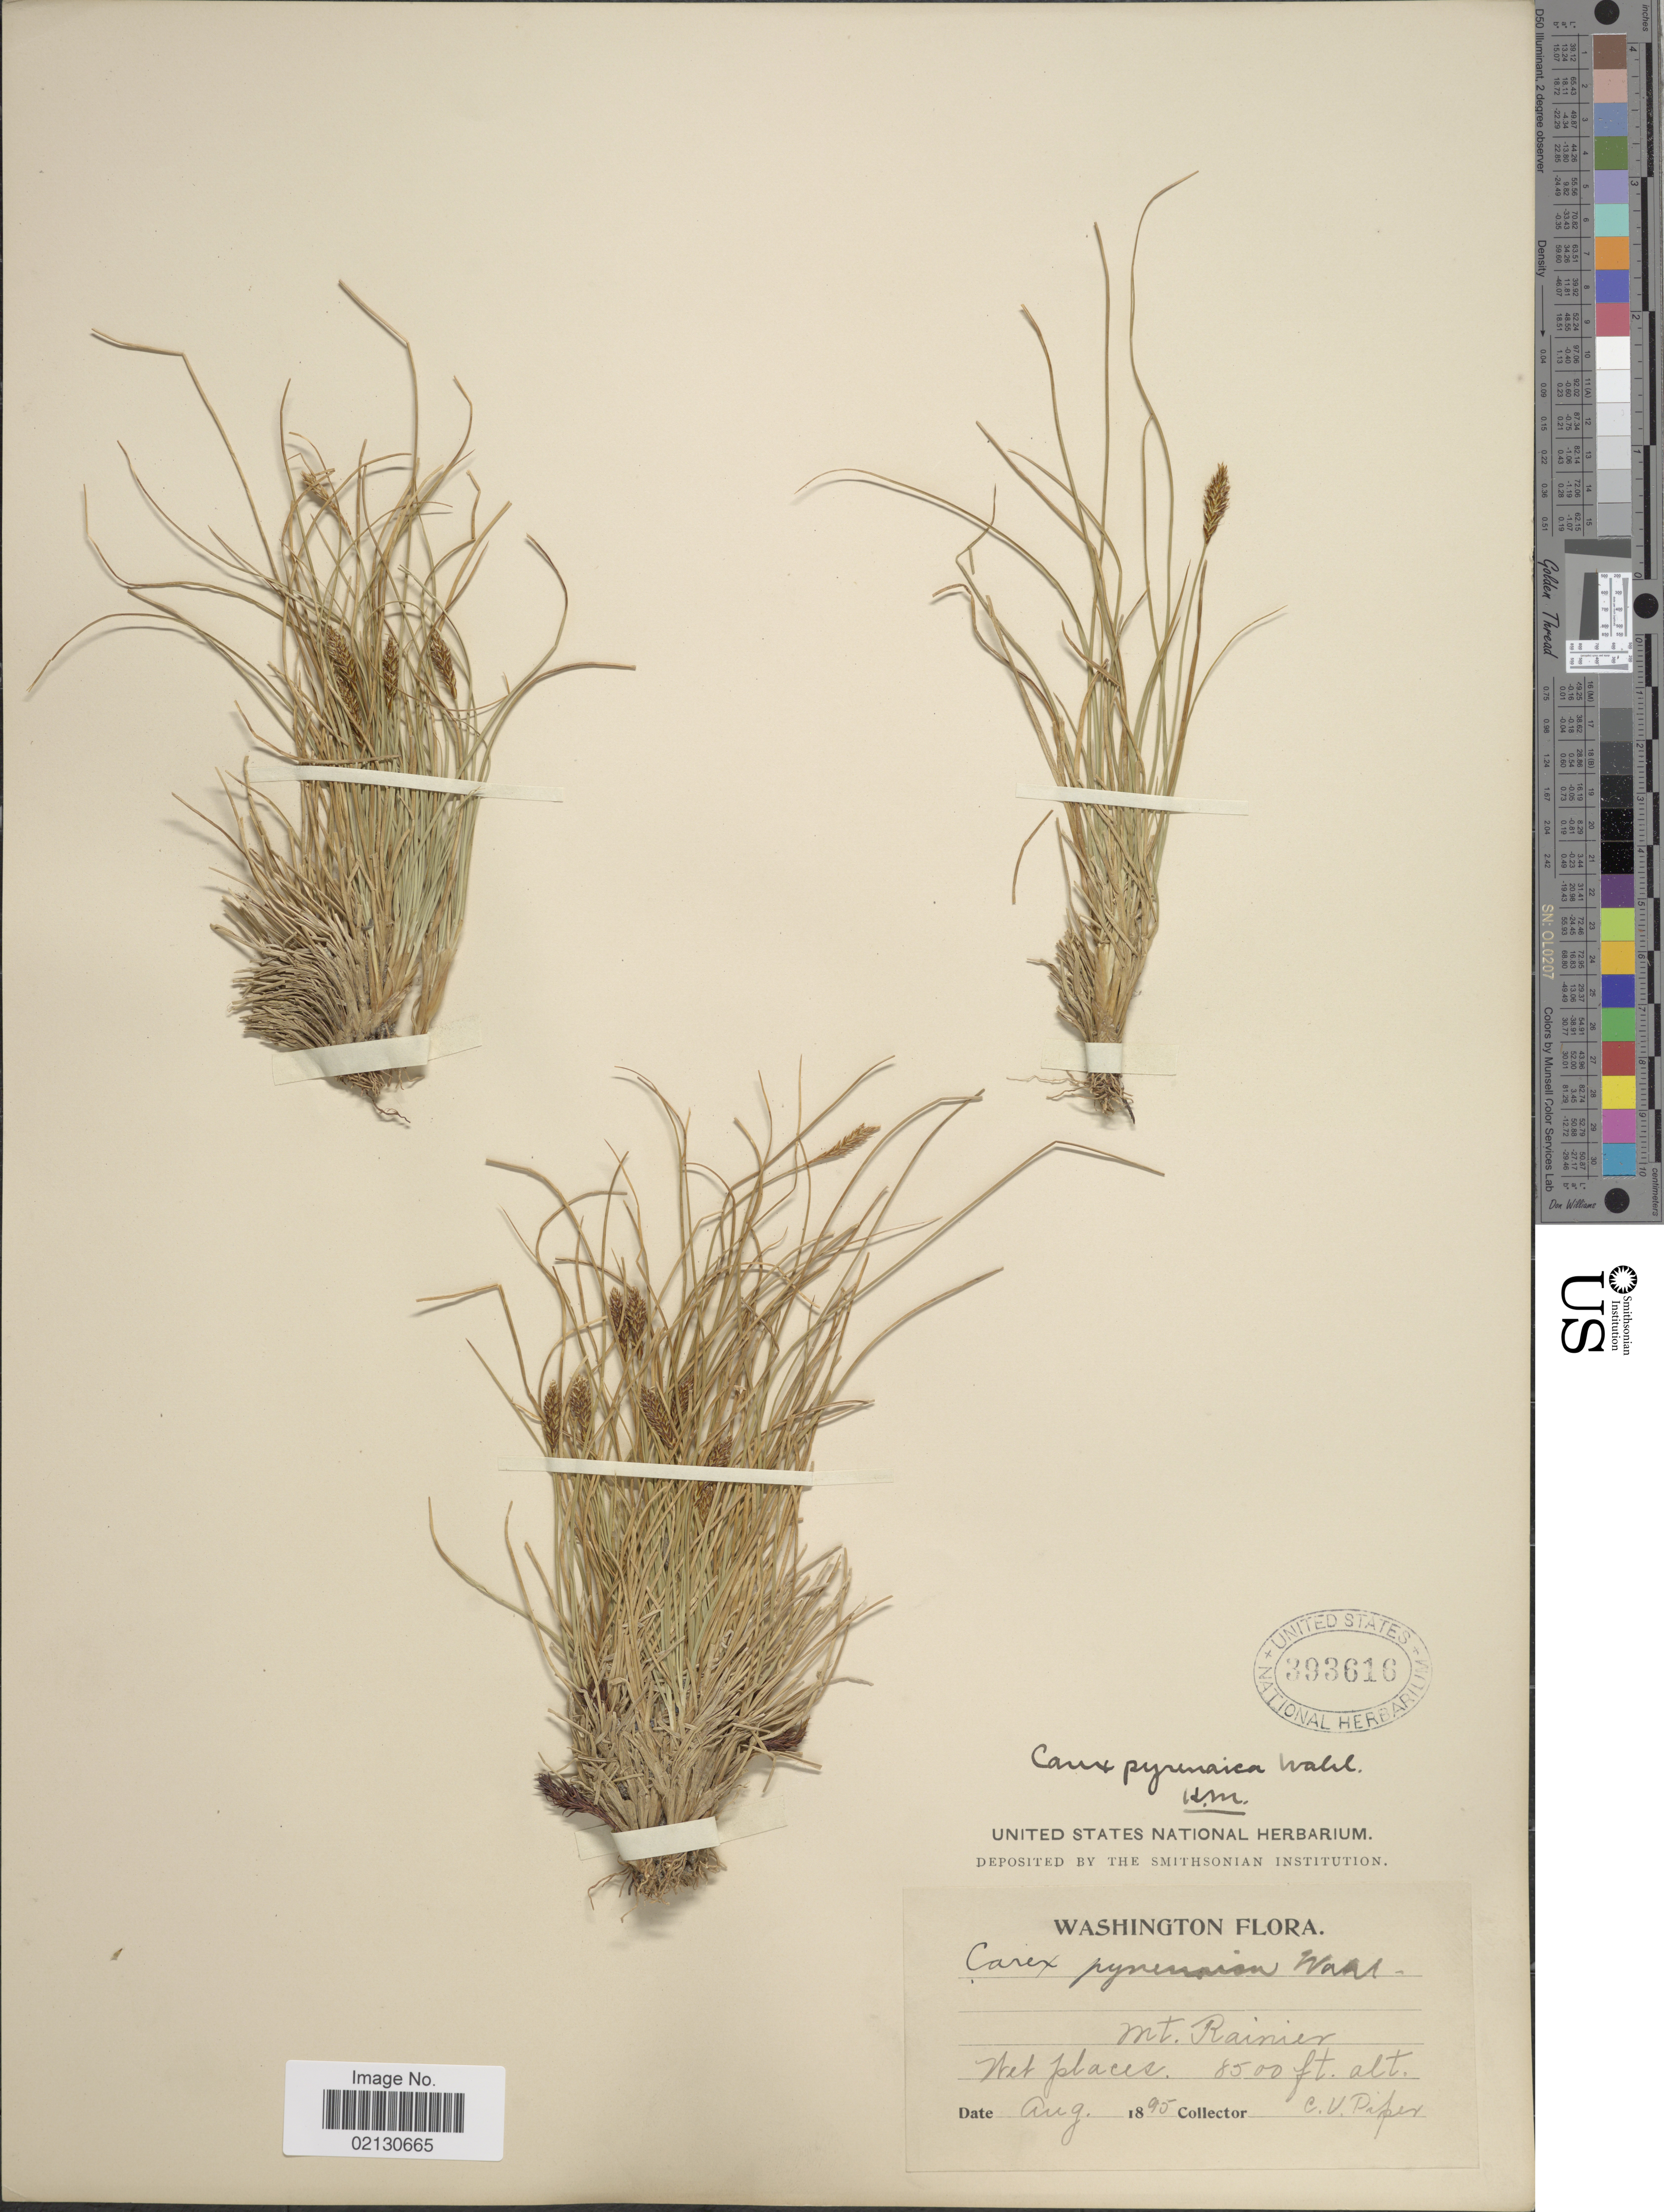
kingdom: Plantae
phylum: Tracheophyta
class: Liliopsida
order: Poales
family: Cyperaceae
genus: Carex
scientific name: Carex micropoda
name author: C.A. Mey.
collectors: C. V. Piper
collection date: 1895-08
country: United States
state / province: Washington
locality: Mt. Rainier.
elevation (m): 2591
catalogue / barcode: US 393616